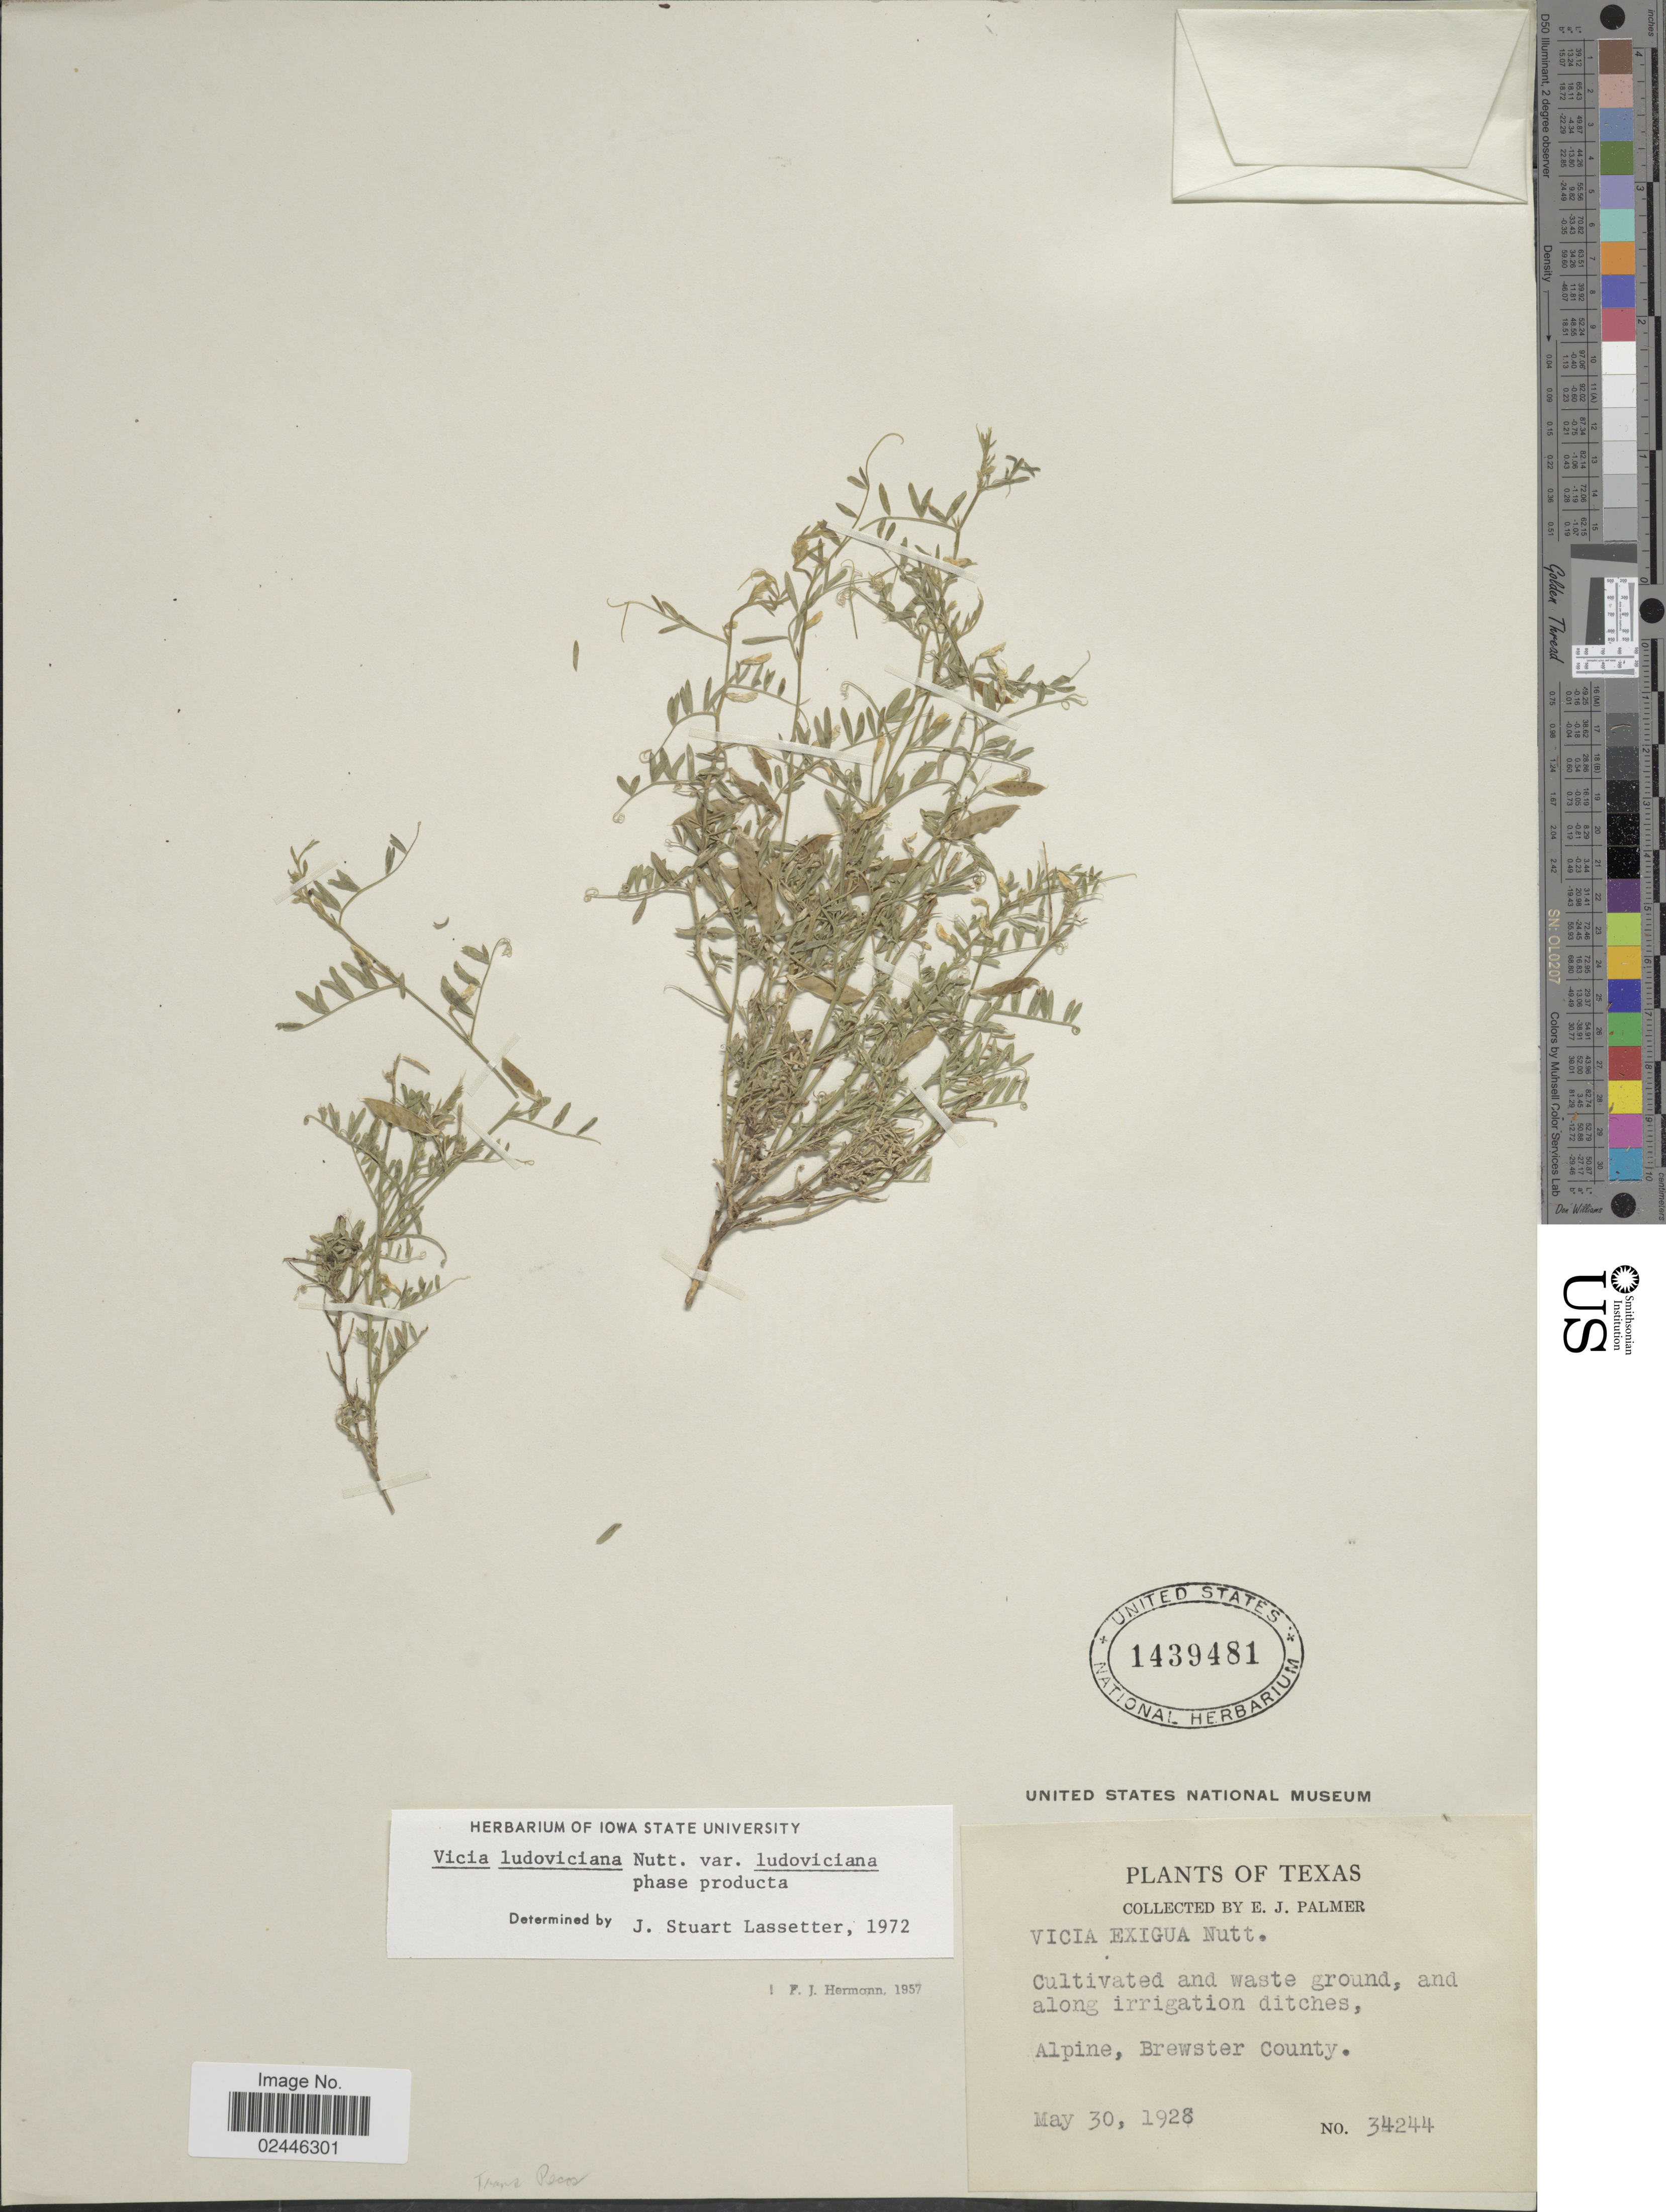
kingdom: Plantae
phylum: Tracheophyta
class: Magnoliopsida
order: Fabales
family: Fabaceae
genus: Vicia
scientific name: Vicia ludoviciana var. ludoviciana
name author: Nutt. ex Torr. & A. Gray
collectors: E. J. Palmer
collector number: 34244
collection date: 1928-05-30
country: United States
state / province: Texas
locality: Cultivated and waste ground, and along irrigated ditches, Alpine, Brewster County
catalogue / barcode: US 1439481